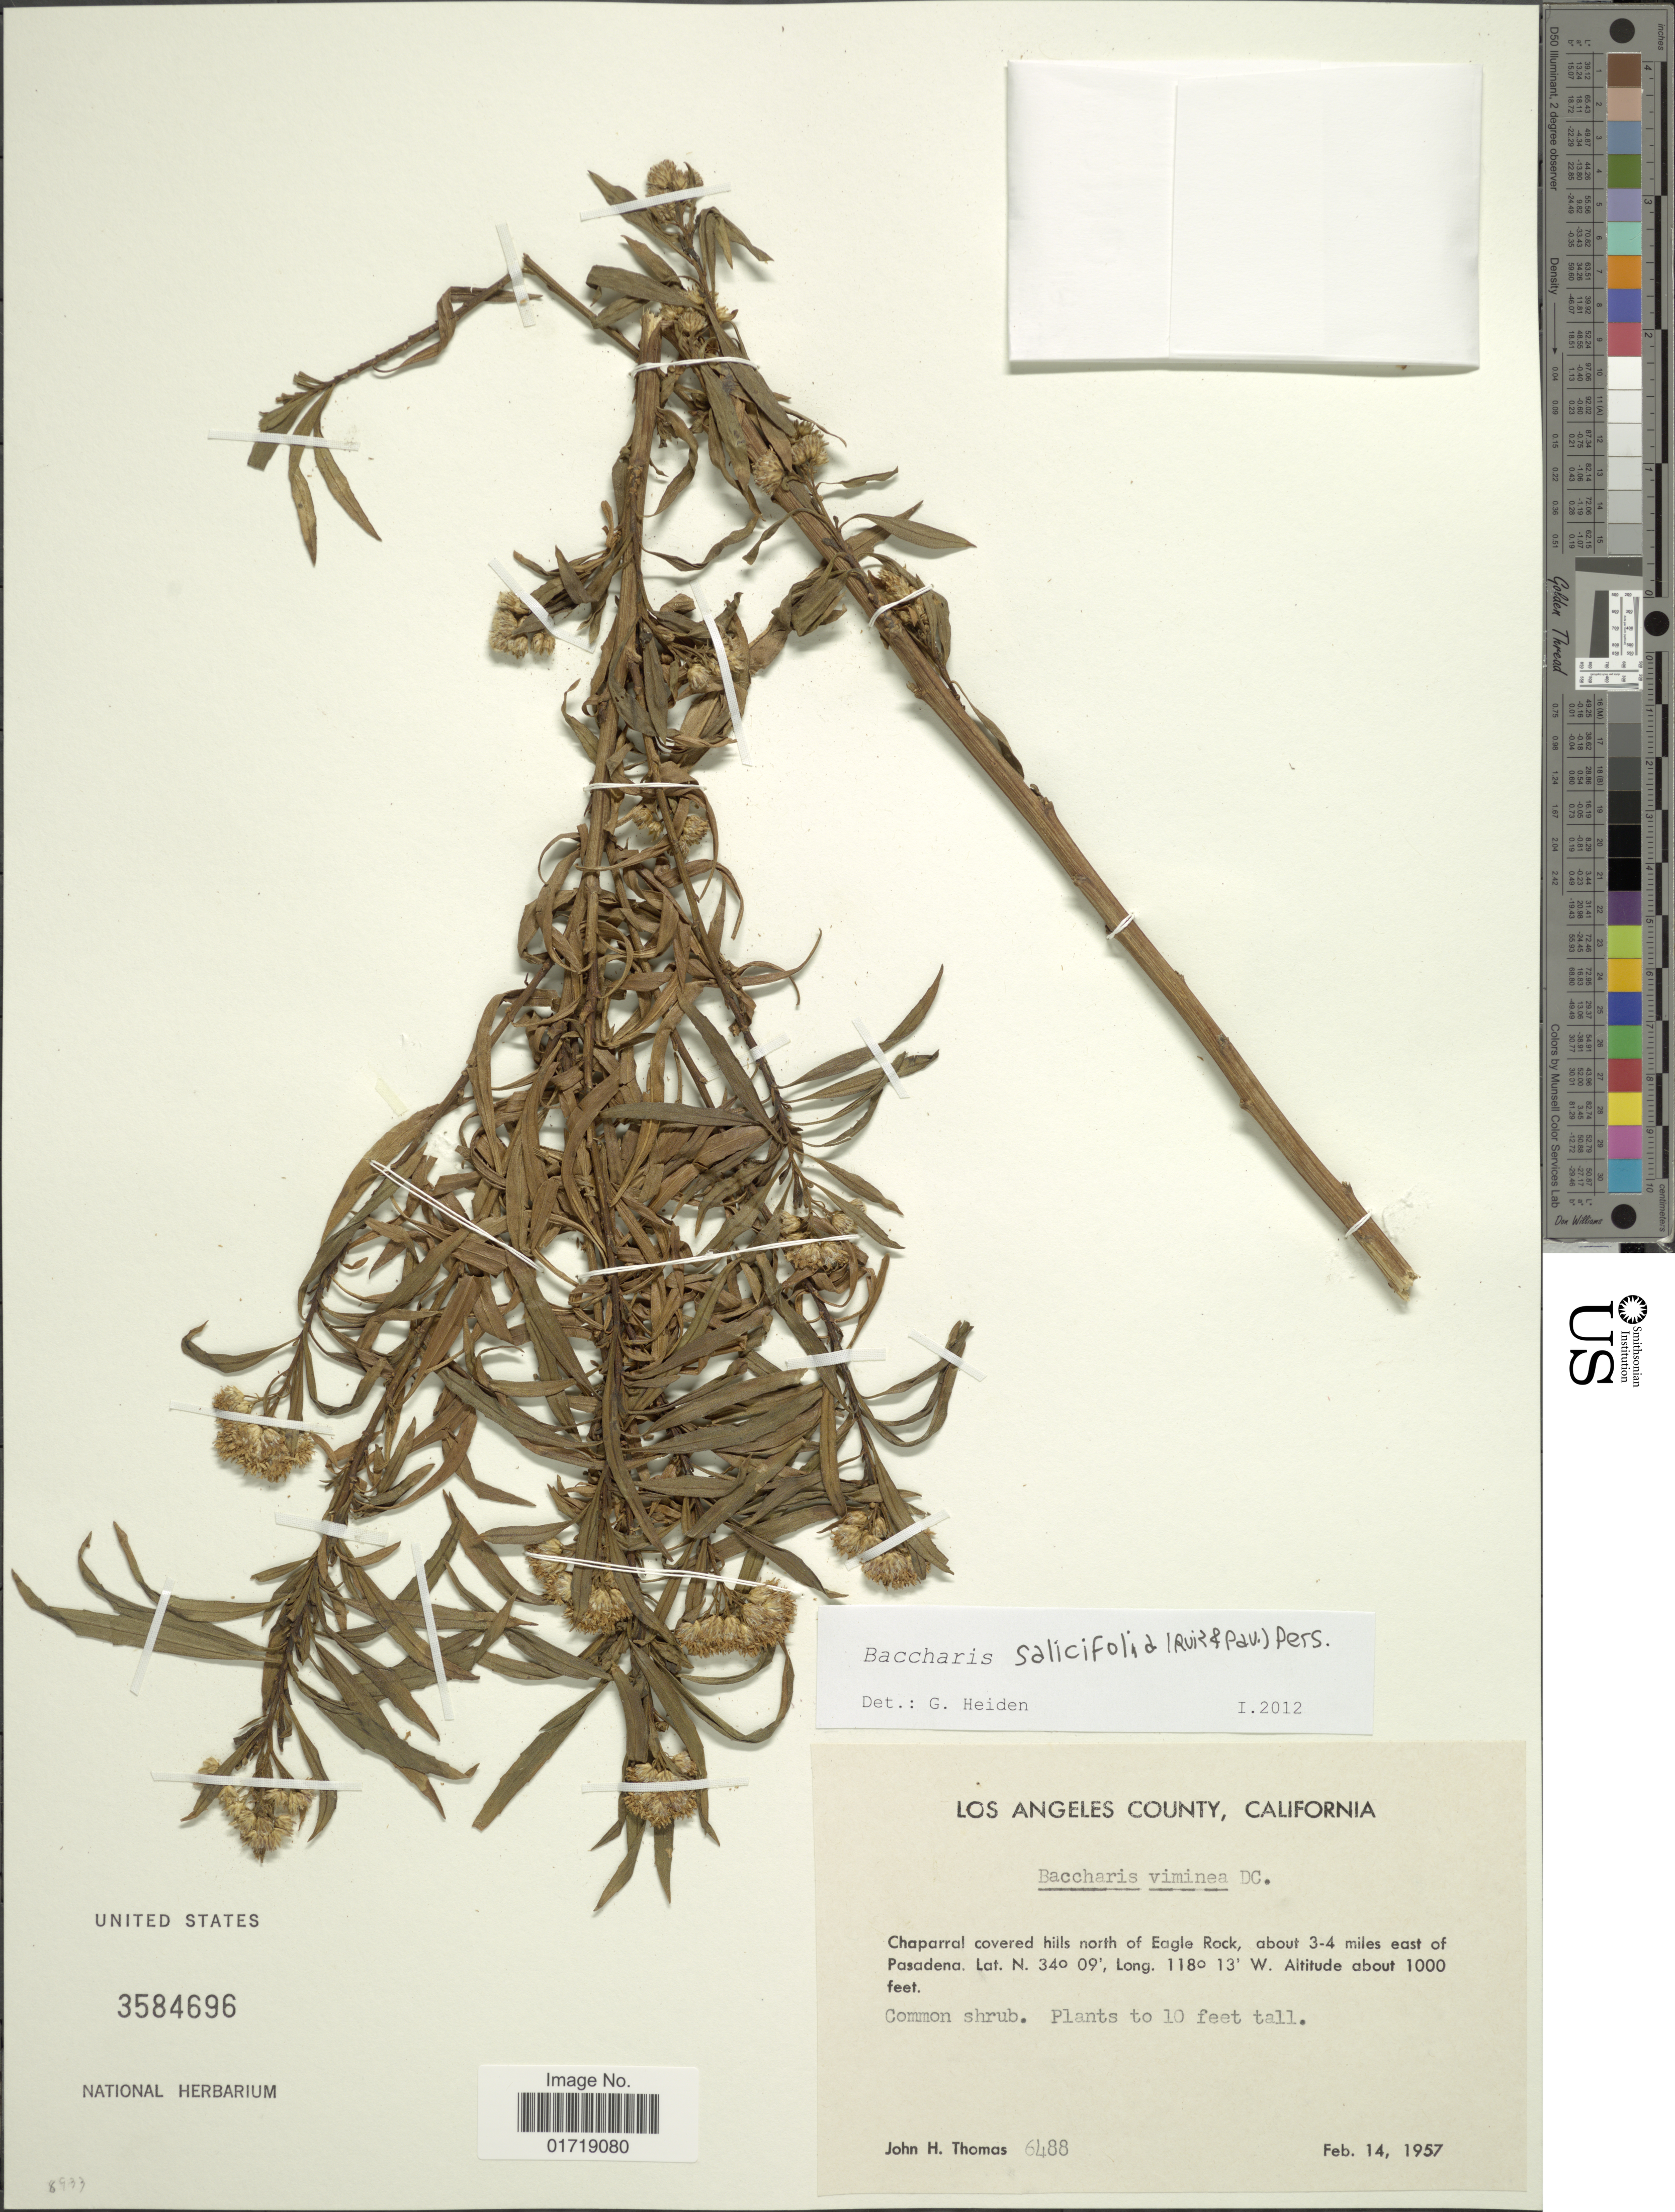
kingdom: Plantae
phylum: Tracheophyta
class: Magnoliopsida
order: Asterales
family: Asteraceae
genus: Baccharis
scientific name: Baccharis salicifolia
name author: (Ruiz & Pav.) Pers.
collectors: J. H. Thomas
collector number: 6488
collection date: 1957-02-14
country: United States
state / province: California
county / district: Los Angeles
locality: Los Angeles County, Chaparral covered hills north of Eagle Rock, about 3-4 miles east of Pasadena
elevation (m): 305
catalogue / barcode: US 3584696